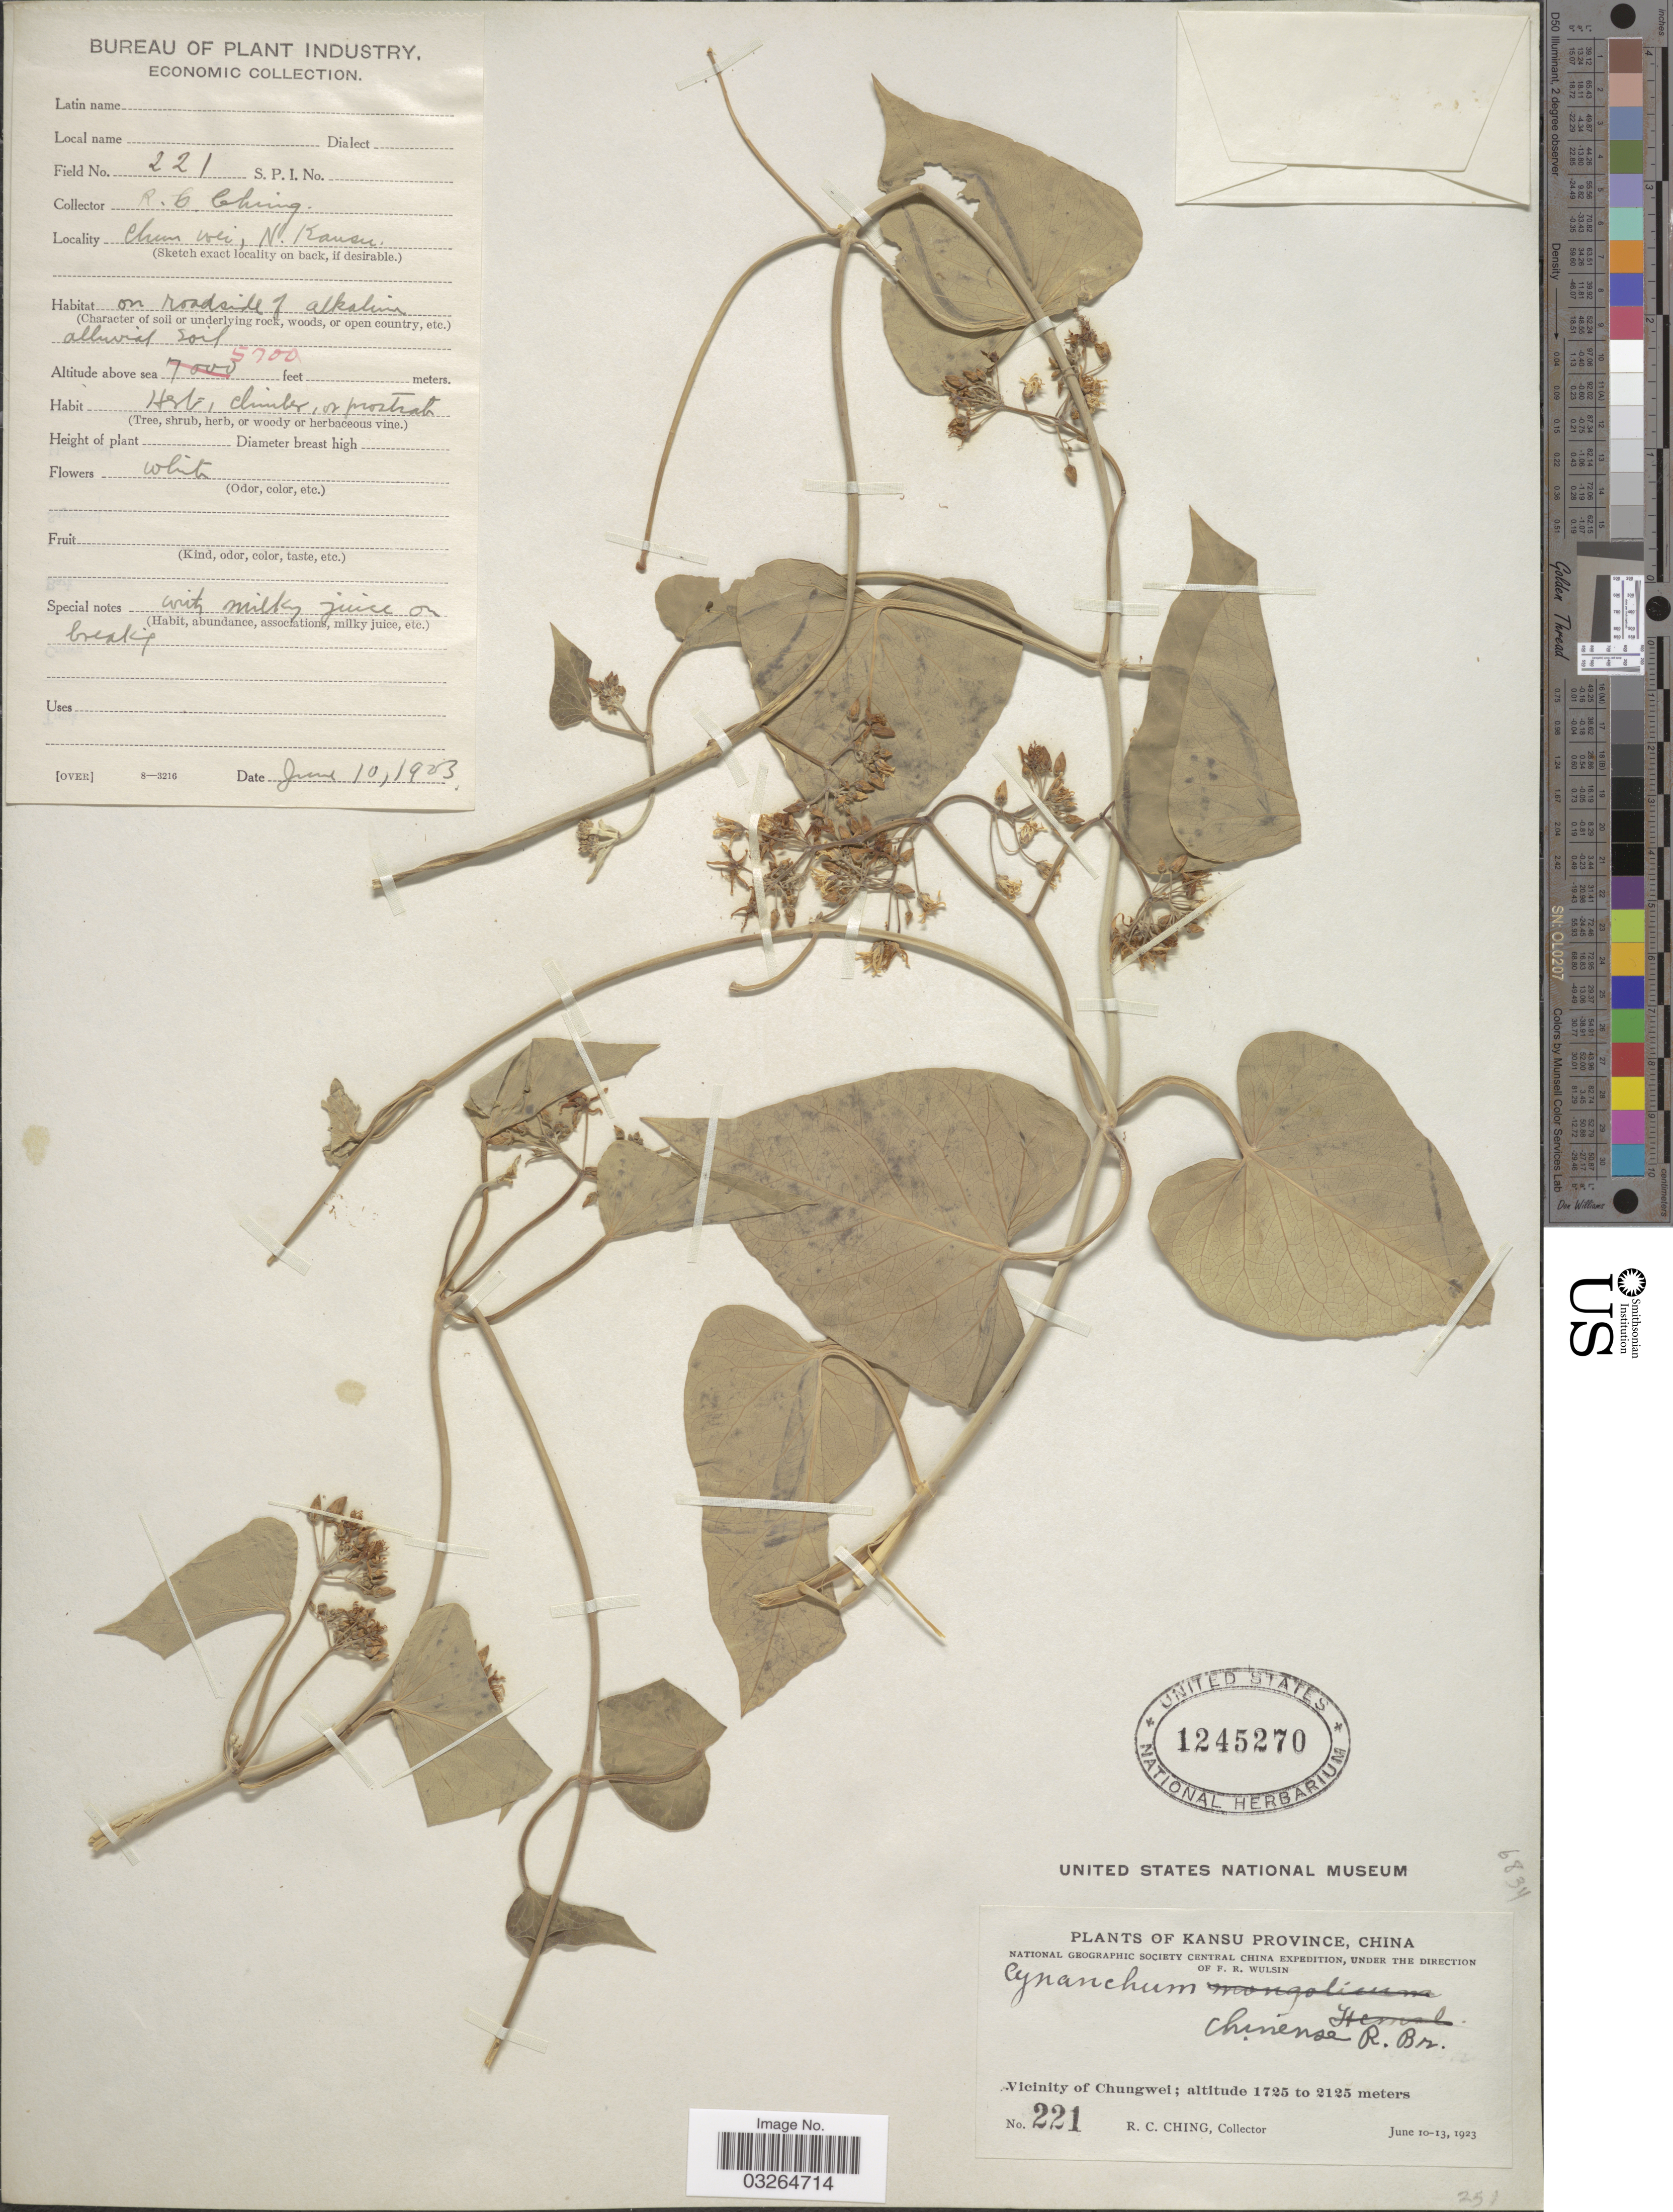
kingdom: Plantae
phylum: Tracheophyta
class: Magnoliopsida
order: Gentianales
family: Apocynaceae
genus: Cynanchum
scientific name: Cynanchum chinense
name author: R. Br.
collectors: R. C. Ching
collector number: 221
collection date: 1903-06-10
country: China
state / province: Gansu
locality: Vicinity of Chungwei, N. Kansu Province.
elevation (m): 1737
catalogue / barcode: US 1245270